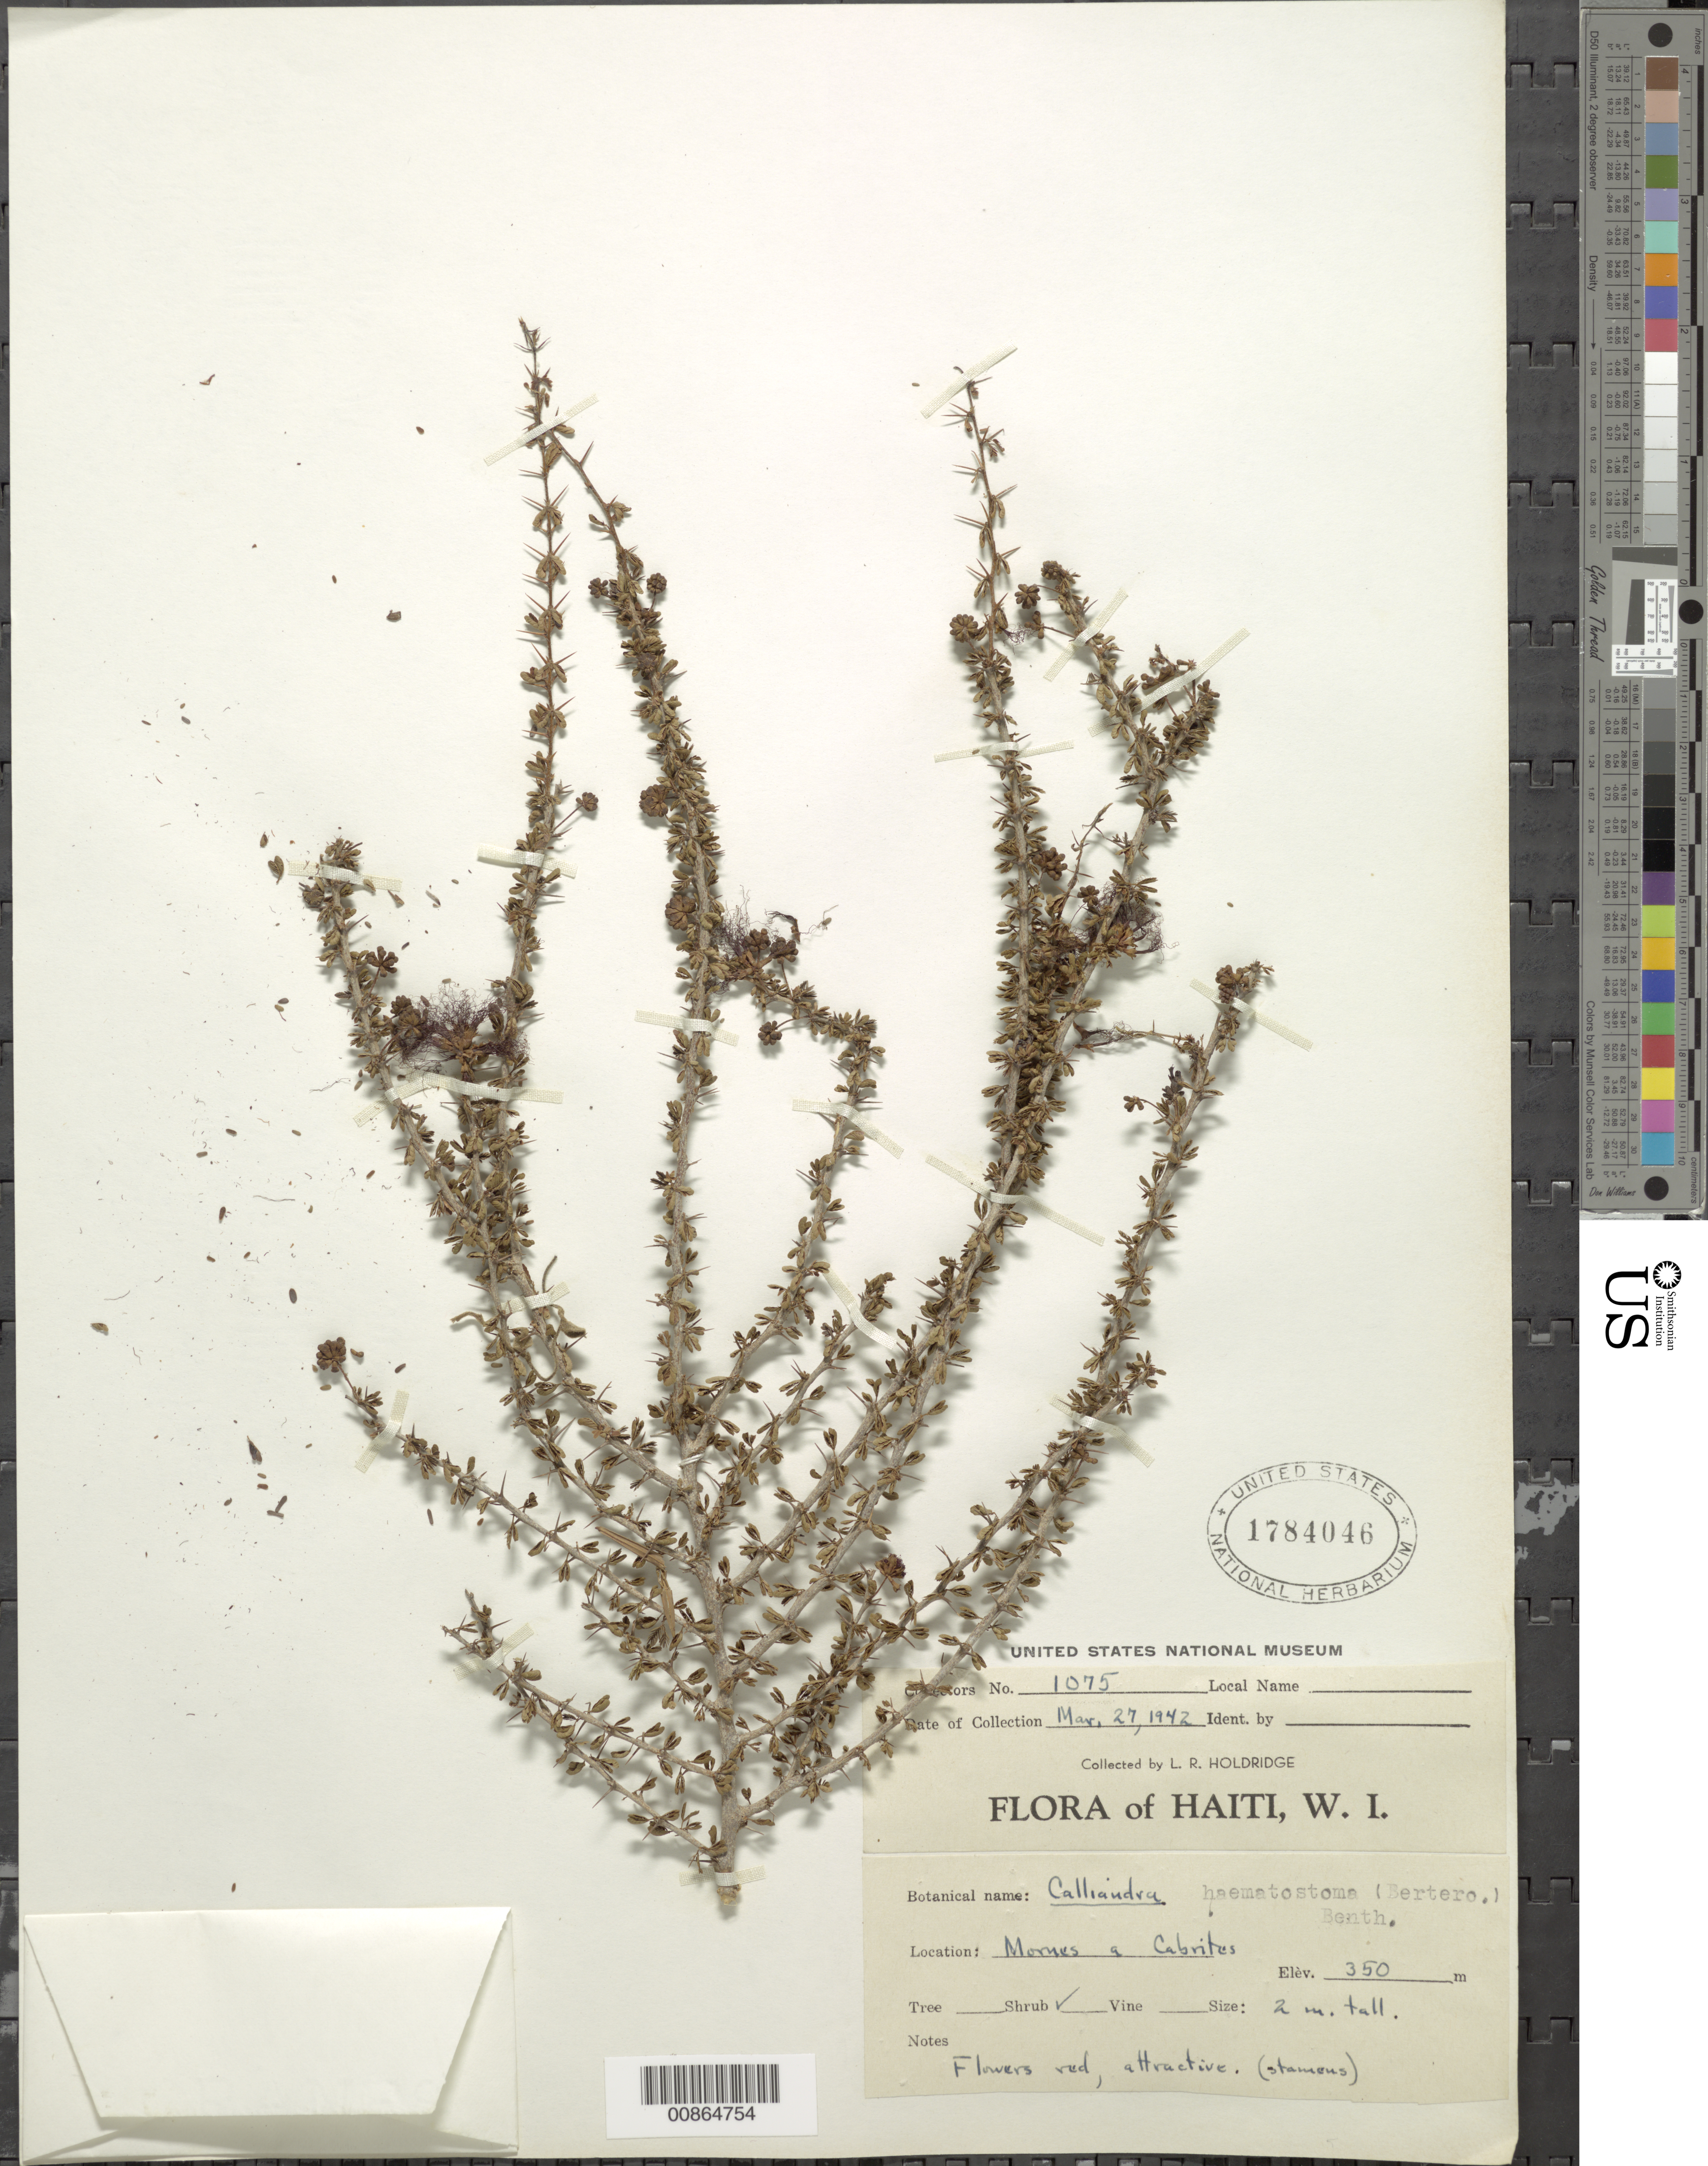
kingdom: Plantae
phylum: Tracheophyta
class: Magnoliopsida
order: Fabales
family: Fabaceae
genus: Calliandra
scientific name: Calliandra haematostoma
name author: (DC.) Urb.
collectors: L. Holdridge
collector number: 1075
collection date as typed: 27 Mar 1942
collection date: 1942-03-27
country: Haiti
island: Hispaniola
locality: Mornes a Cabrites.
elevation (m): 350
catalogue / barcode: US 1784046